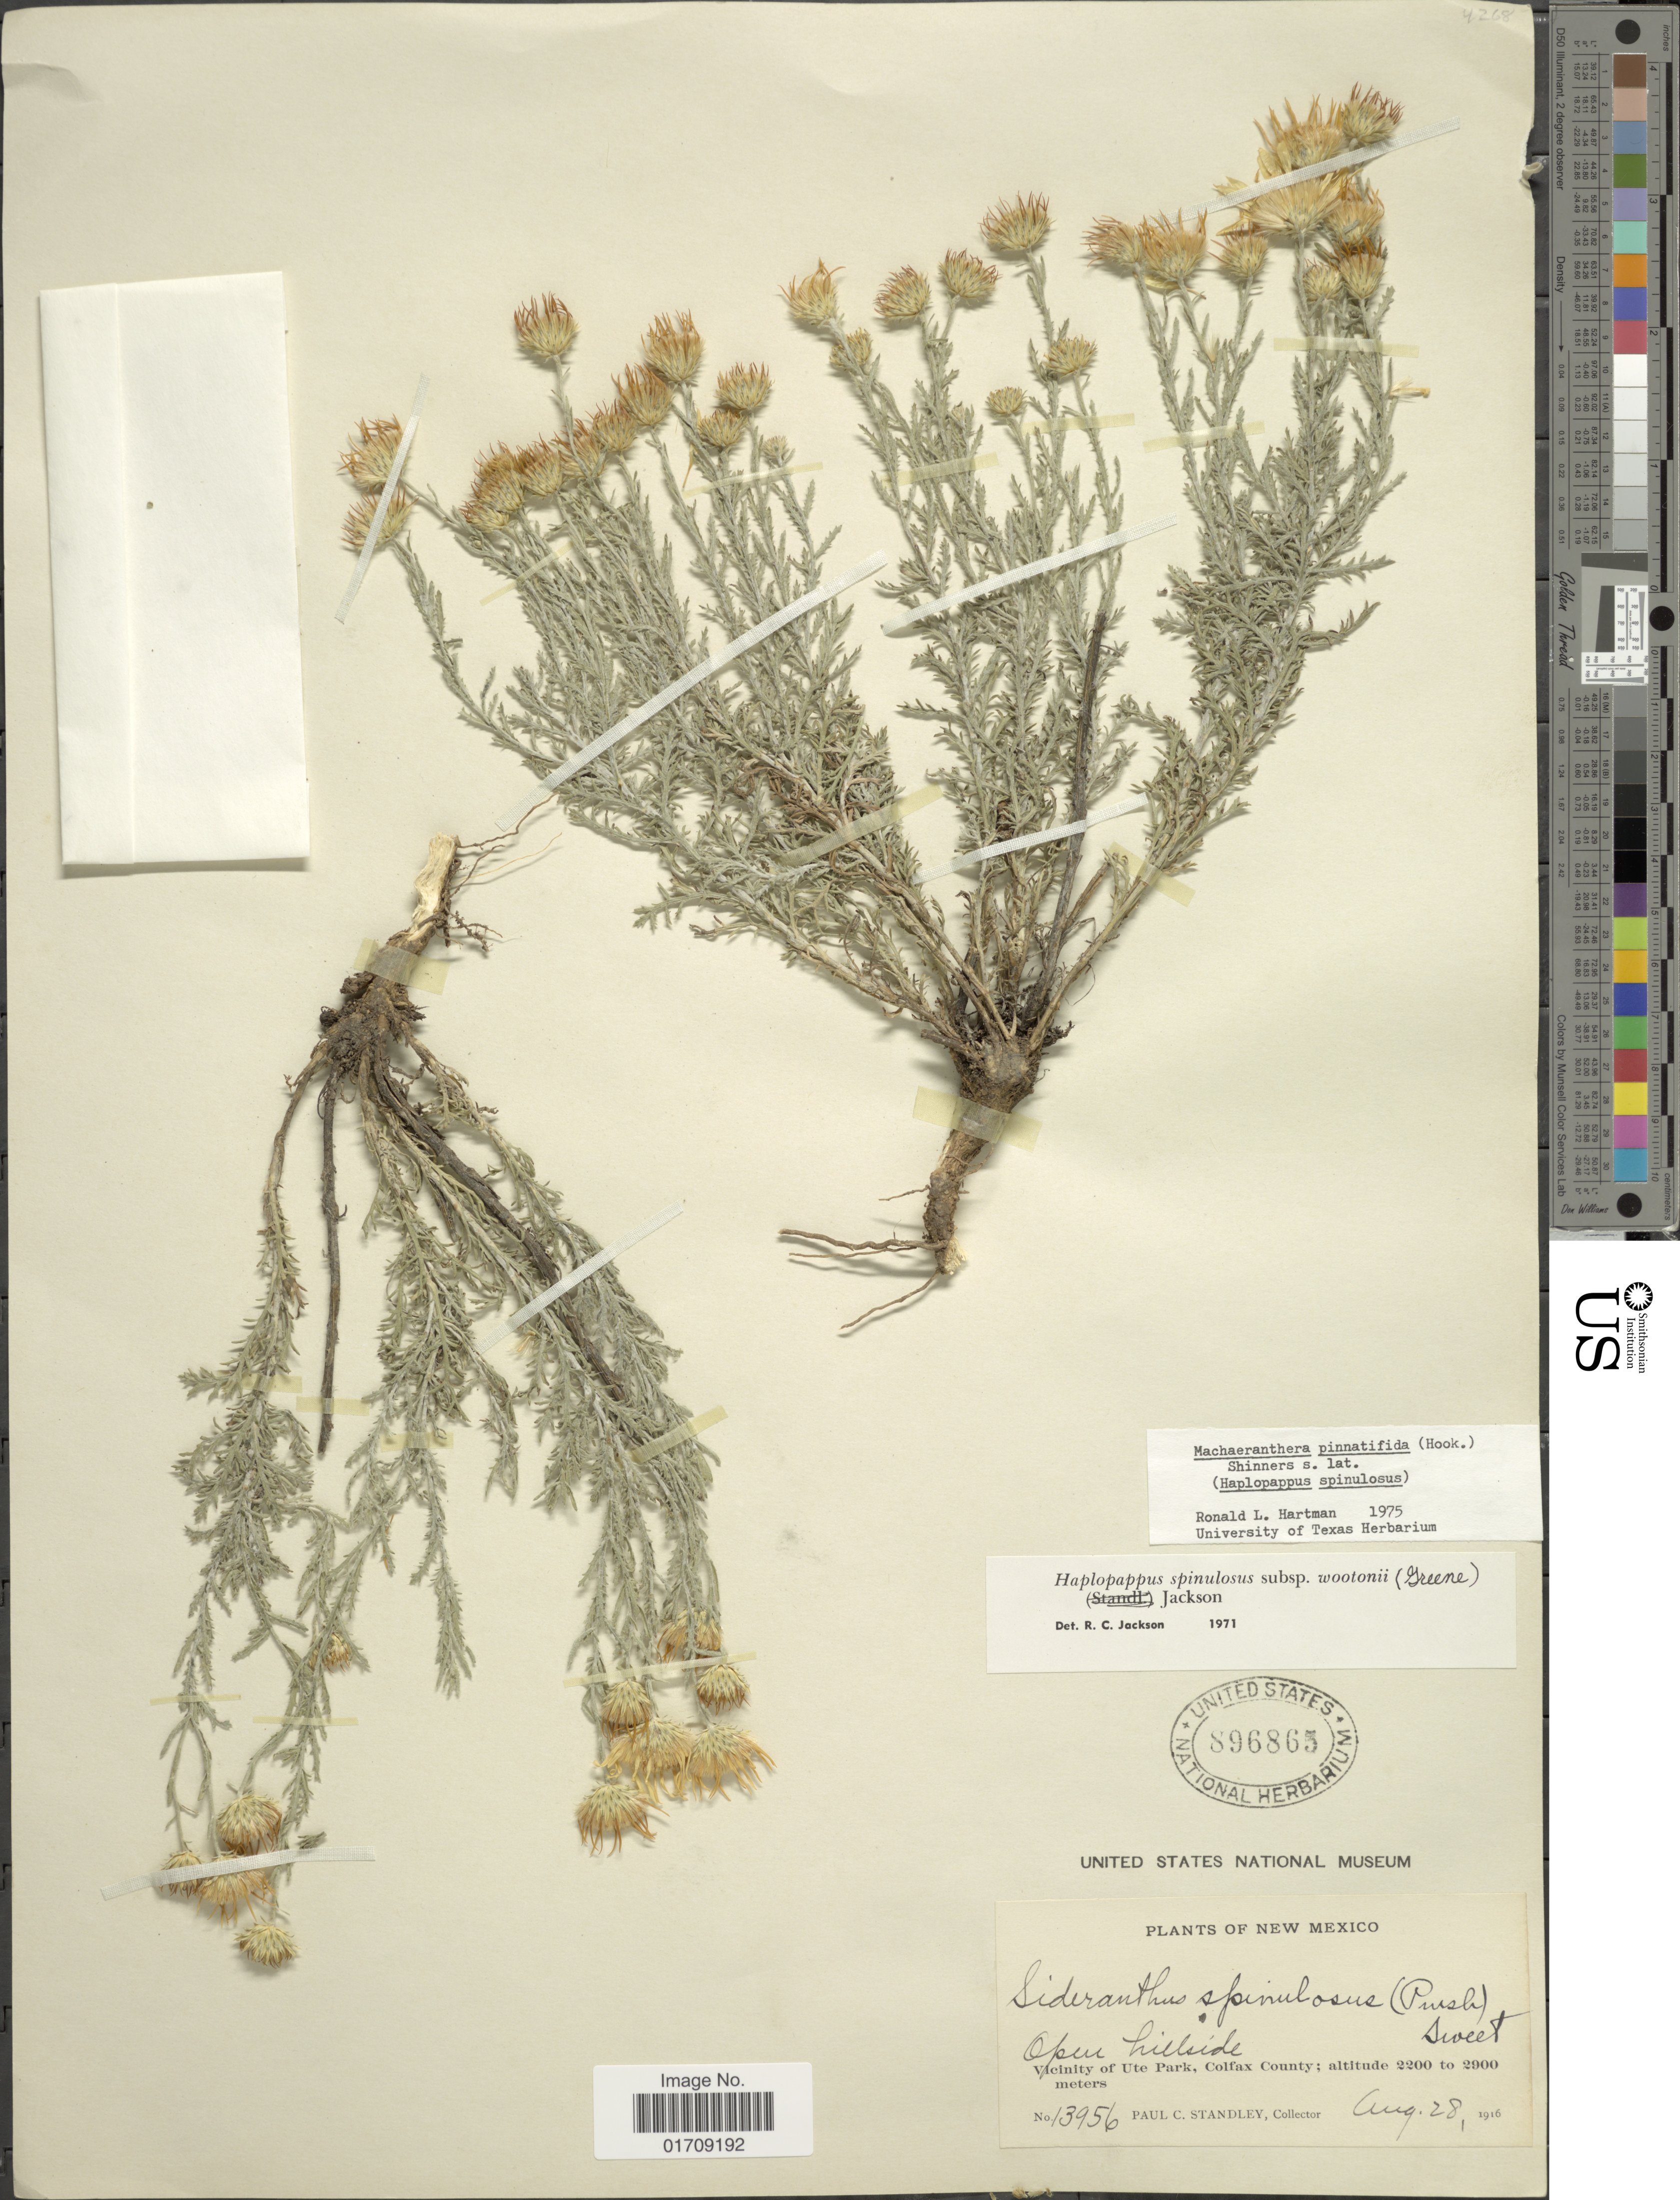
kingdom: Plantae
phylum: Tracheophyta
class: Magnoliopsida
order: Asterales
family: Asteraceae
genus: Machaeranthera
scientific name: Machaeranthera pinnatifida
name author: (Hook.) Shinners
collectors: P. C. Standley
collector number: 13956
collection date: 1916-08-28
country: United States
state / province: New Mexico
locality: Vicinity of Ute Park, Cofax County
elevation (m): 2200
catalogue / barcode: US 986865